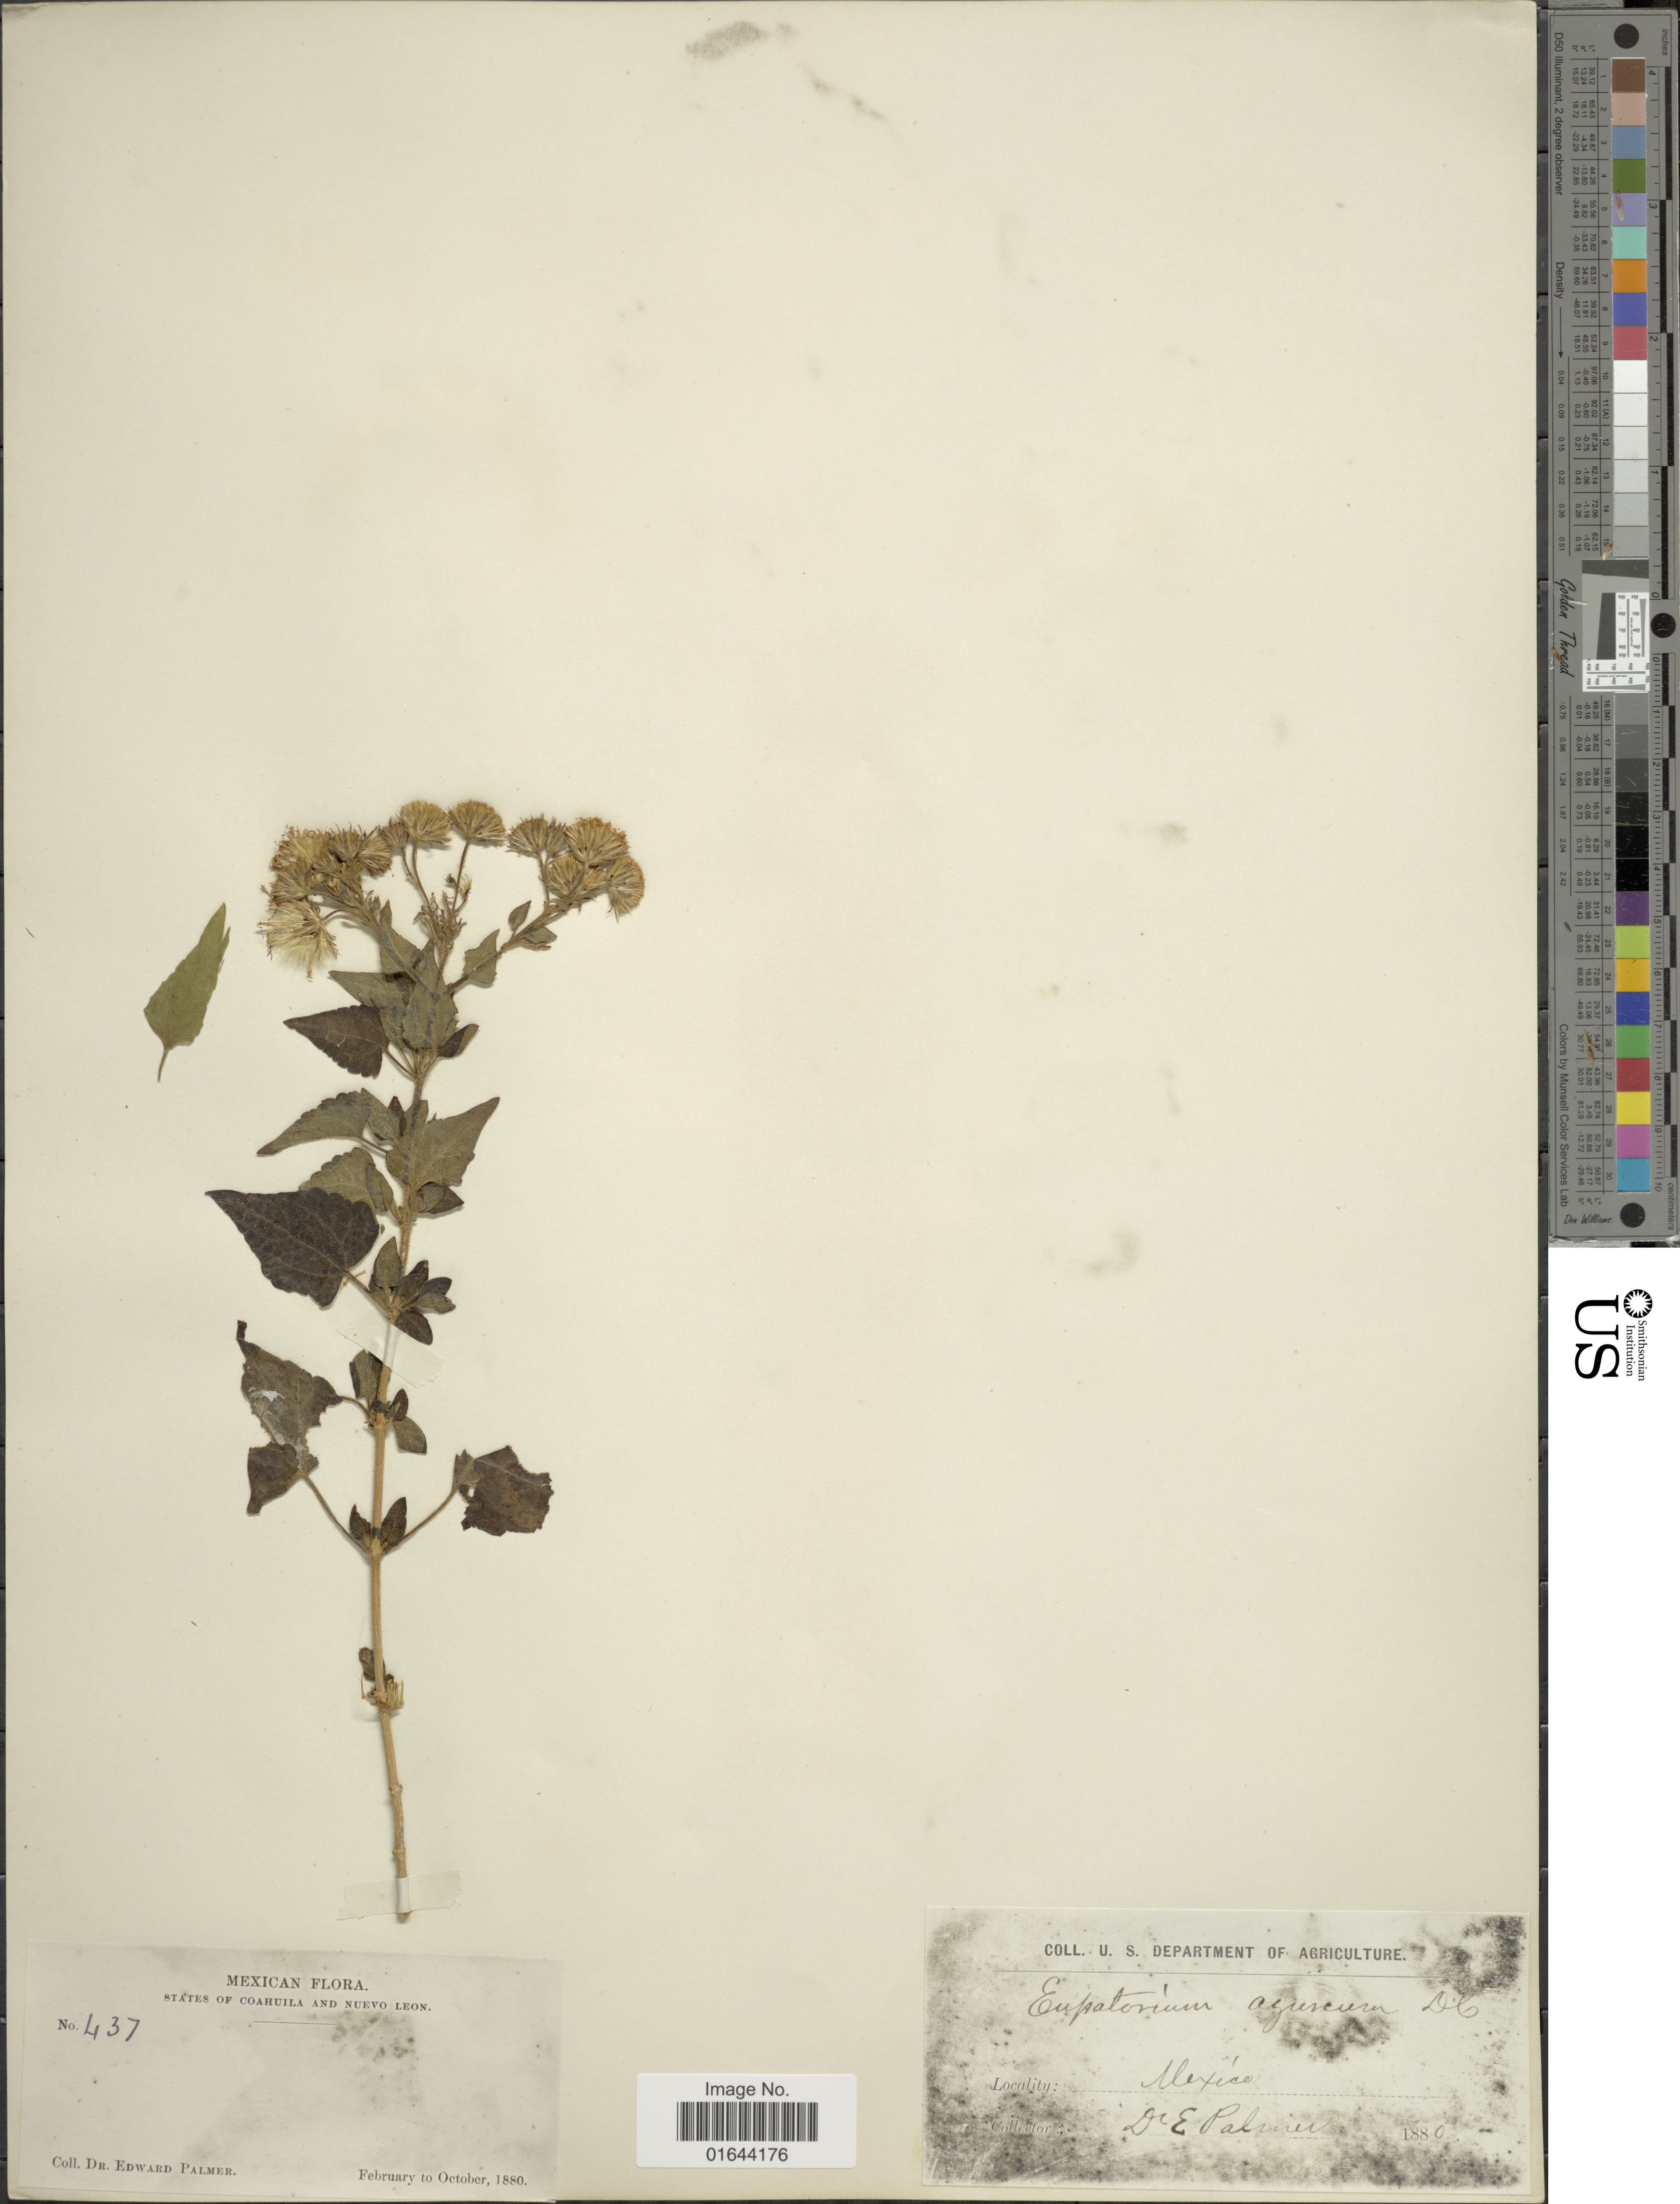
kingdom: Plantae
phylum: Tracheophyta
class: Magnoliopsida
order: Asterales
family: Asteraceae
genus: Tamaulipa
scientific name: Tamaulipa azurea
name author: (DC.) R.M. King & H. Rob.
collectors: E. Palmer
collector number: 437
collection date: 1880-02/1880-10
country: Mexico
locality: Mexico. Coahuila and Nuevo Leon.